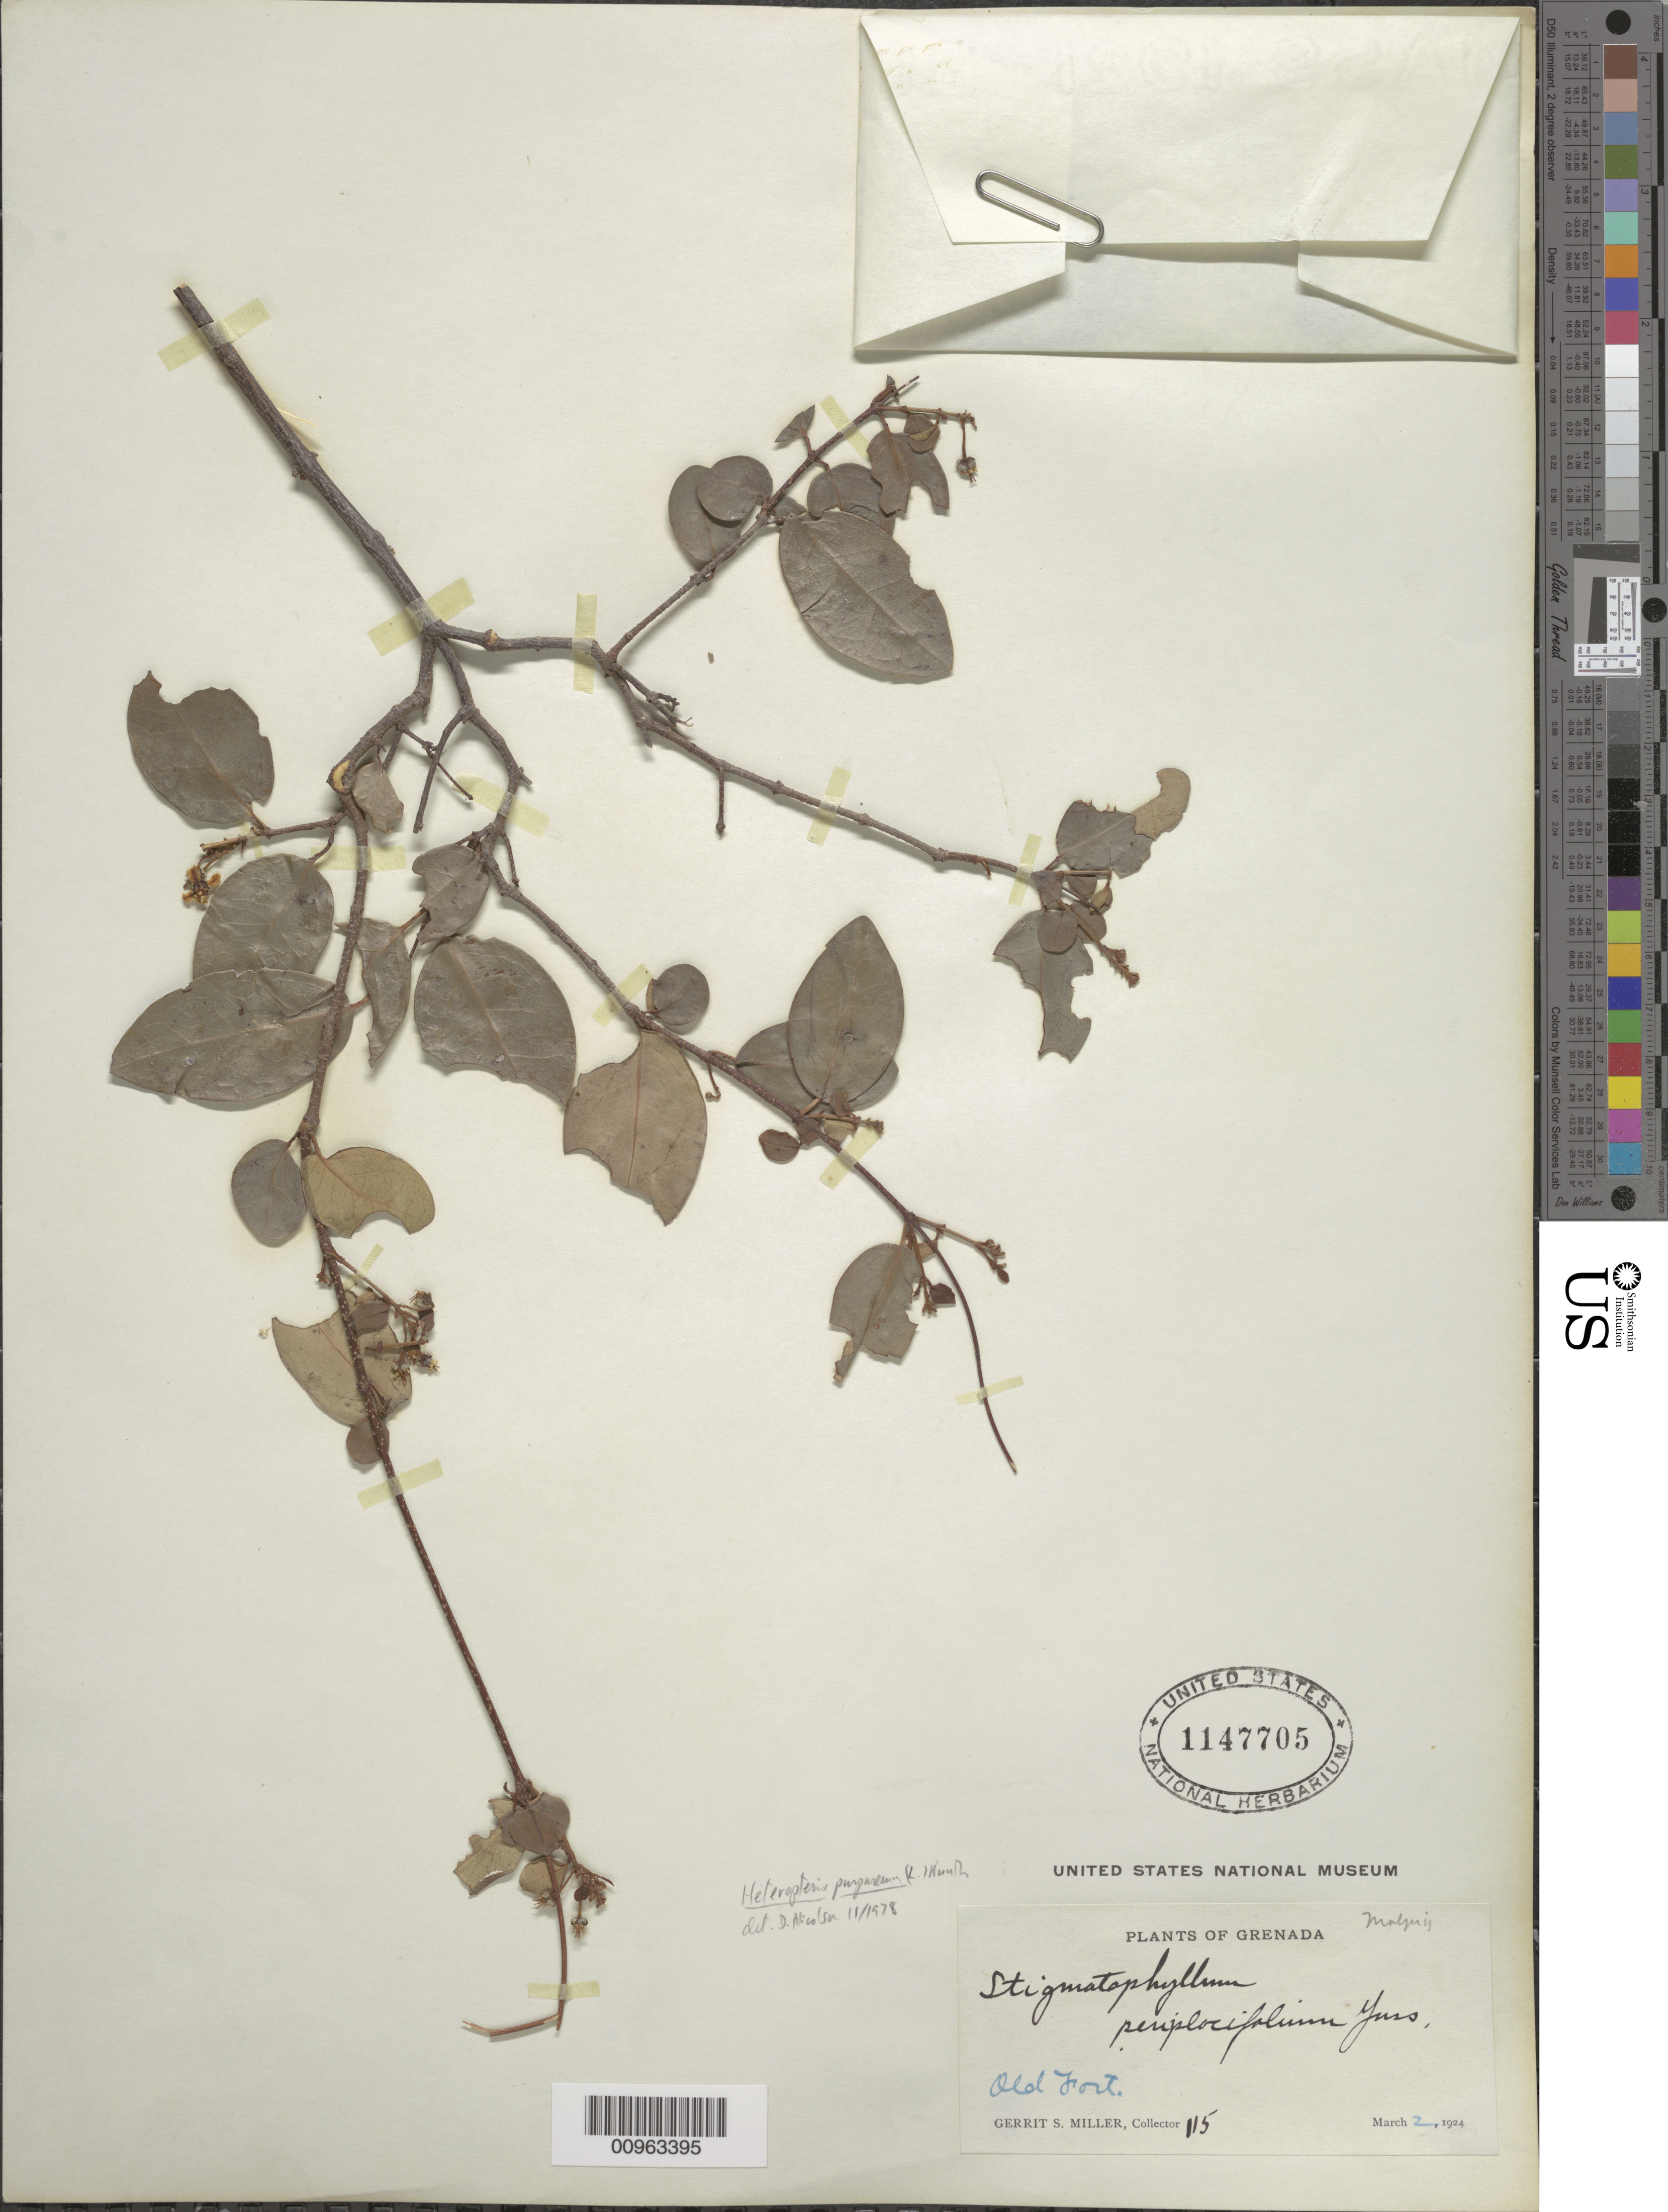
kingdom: Plantae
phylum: Tracheophyta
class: Magnoliopsida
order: Malpighiales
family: Malpighiaceae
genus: Heteropterys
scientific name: Heteropterys purpurea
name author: (L.) Kunth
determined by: Nicolson, Dan H.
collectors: G. S. Miller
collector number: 115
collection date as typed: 02 Mar 1924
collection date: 1924-03-02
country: Grenada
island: Grenada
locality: Old Fort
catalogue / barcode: US 1147705